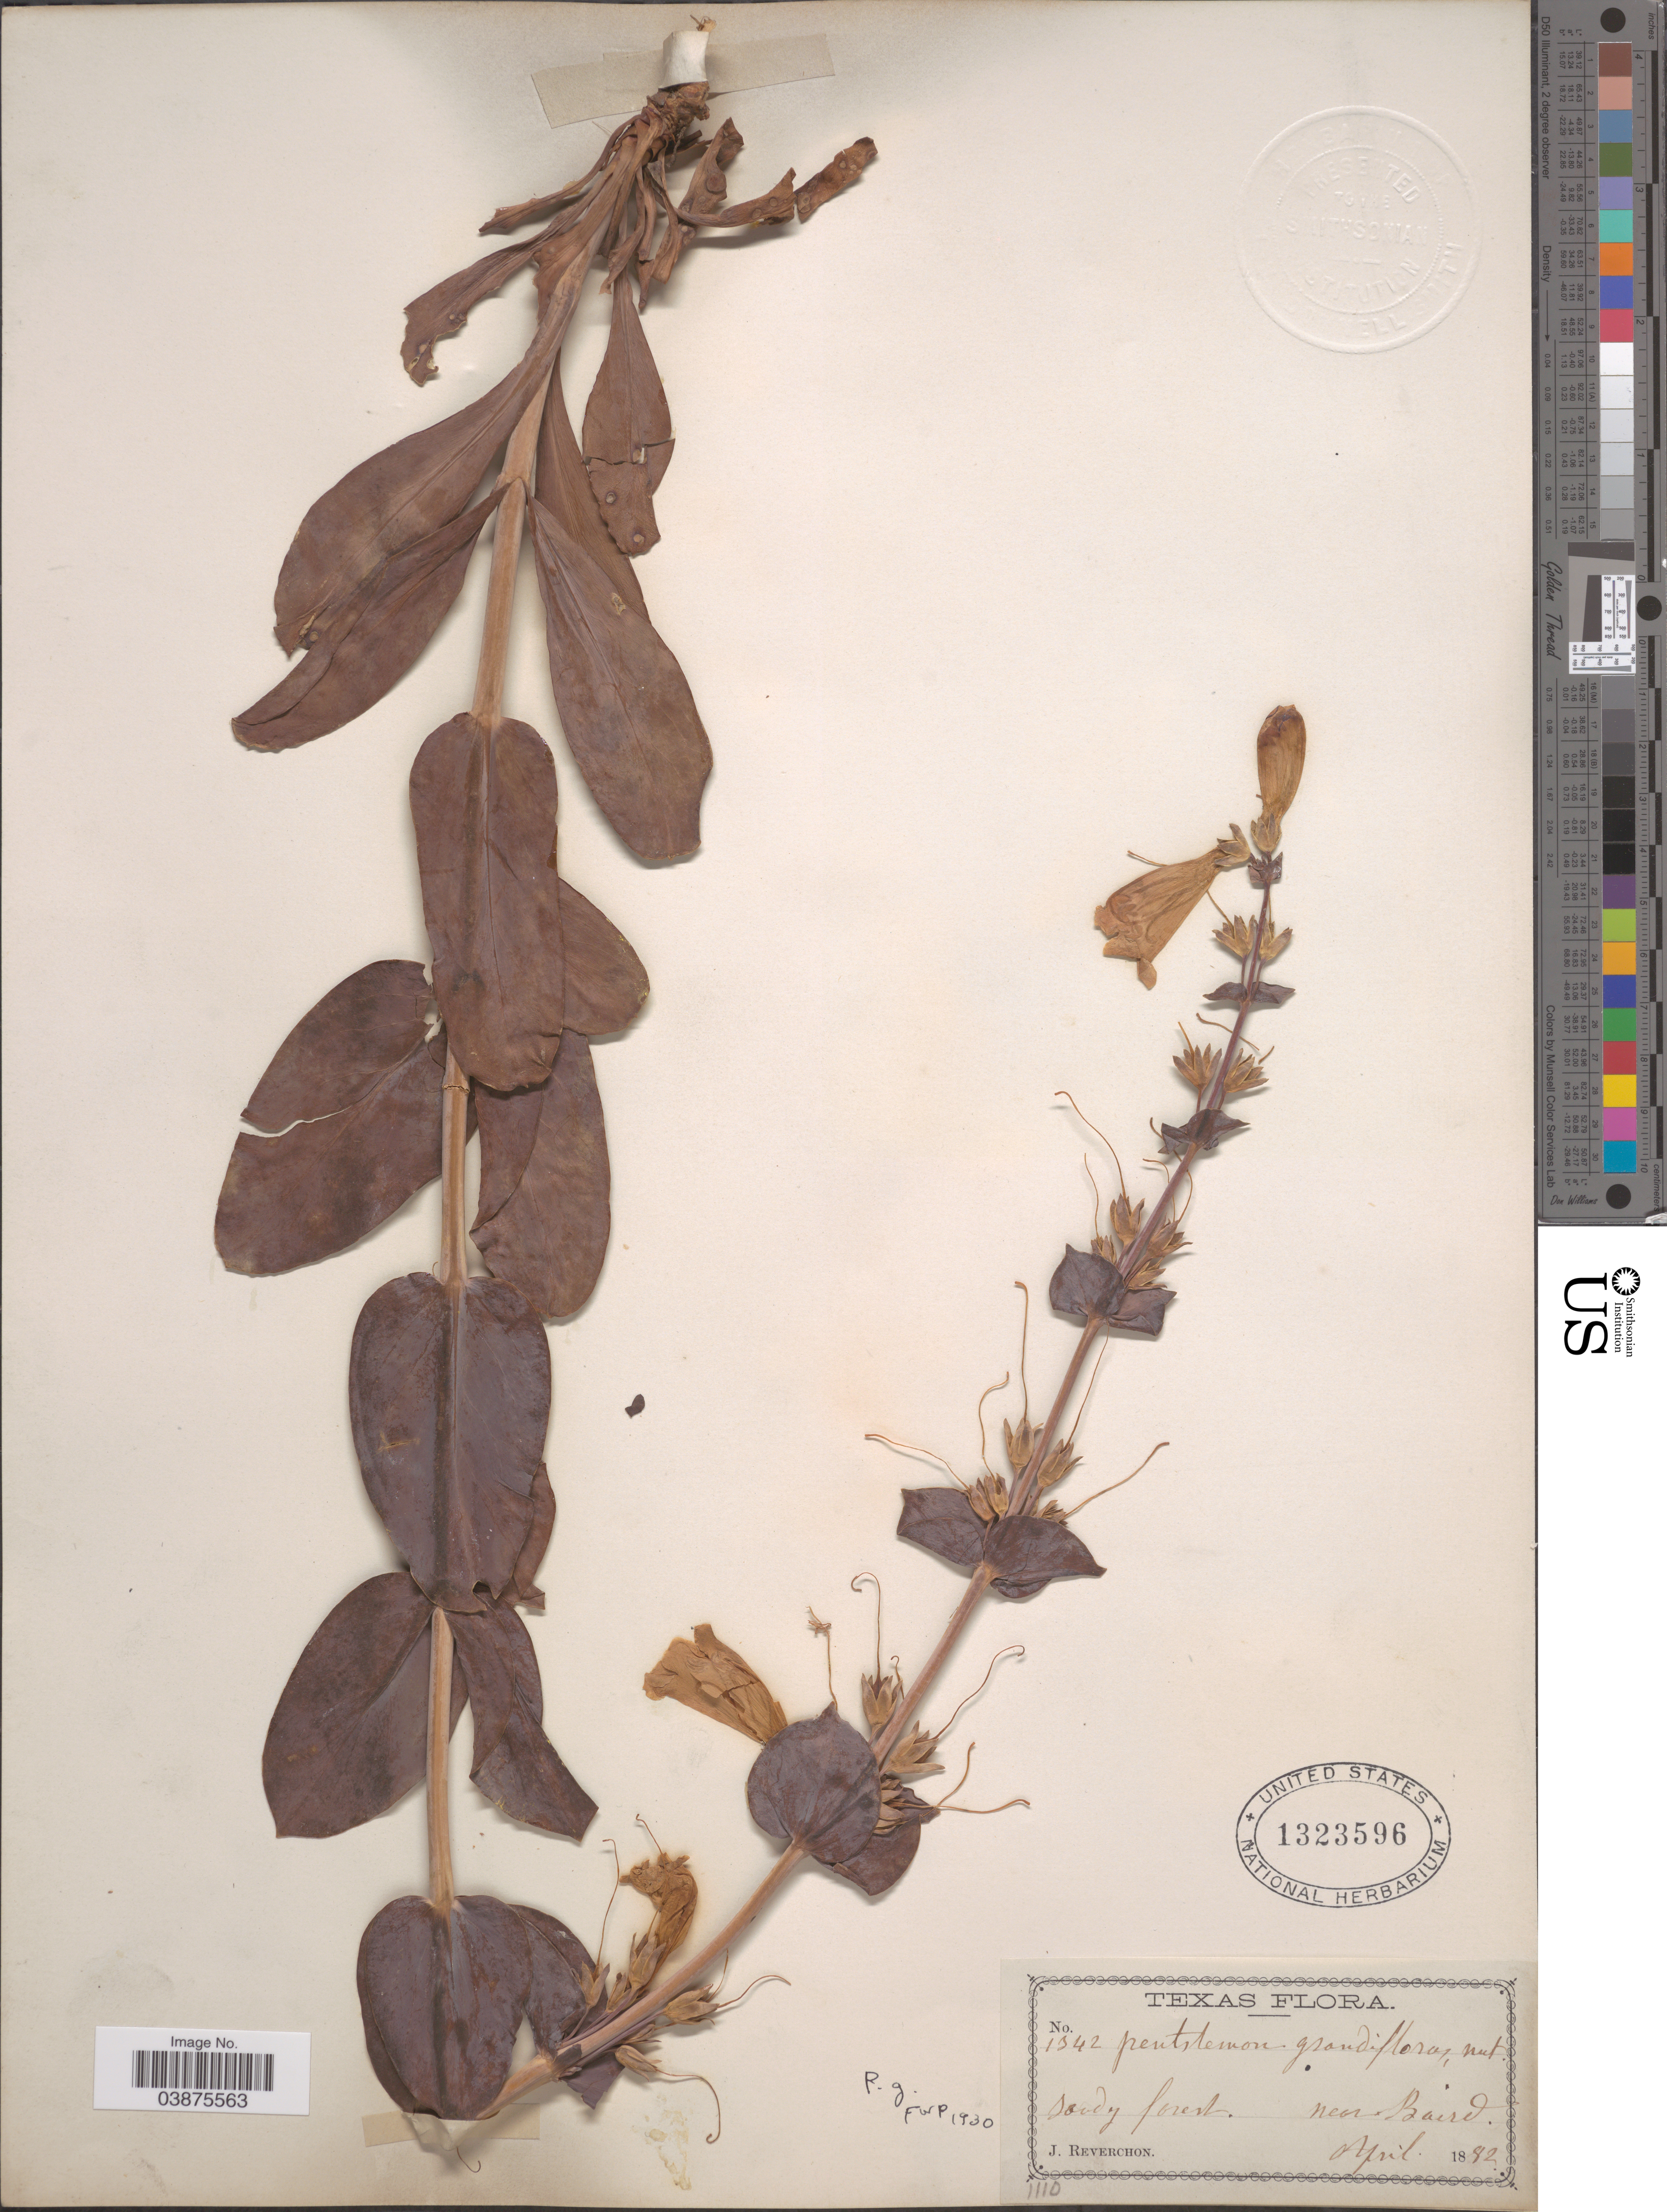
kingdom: Plantae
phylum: Tracheophyta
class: Magnoliopsida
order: Lamiales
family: Plantaginaceae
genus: Penstemon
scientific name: Penstemon grandiflorus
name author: Nutt.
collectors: J. Reverchon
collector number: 1342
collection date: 1882-04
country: United States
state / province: Texas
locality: Near Baird.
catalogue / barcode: US 1323596